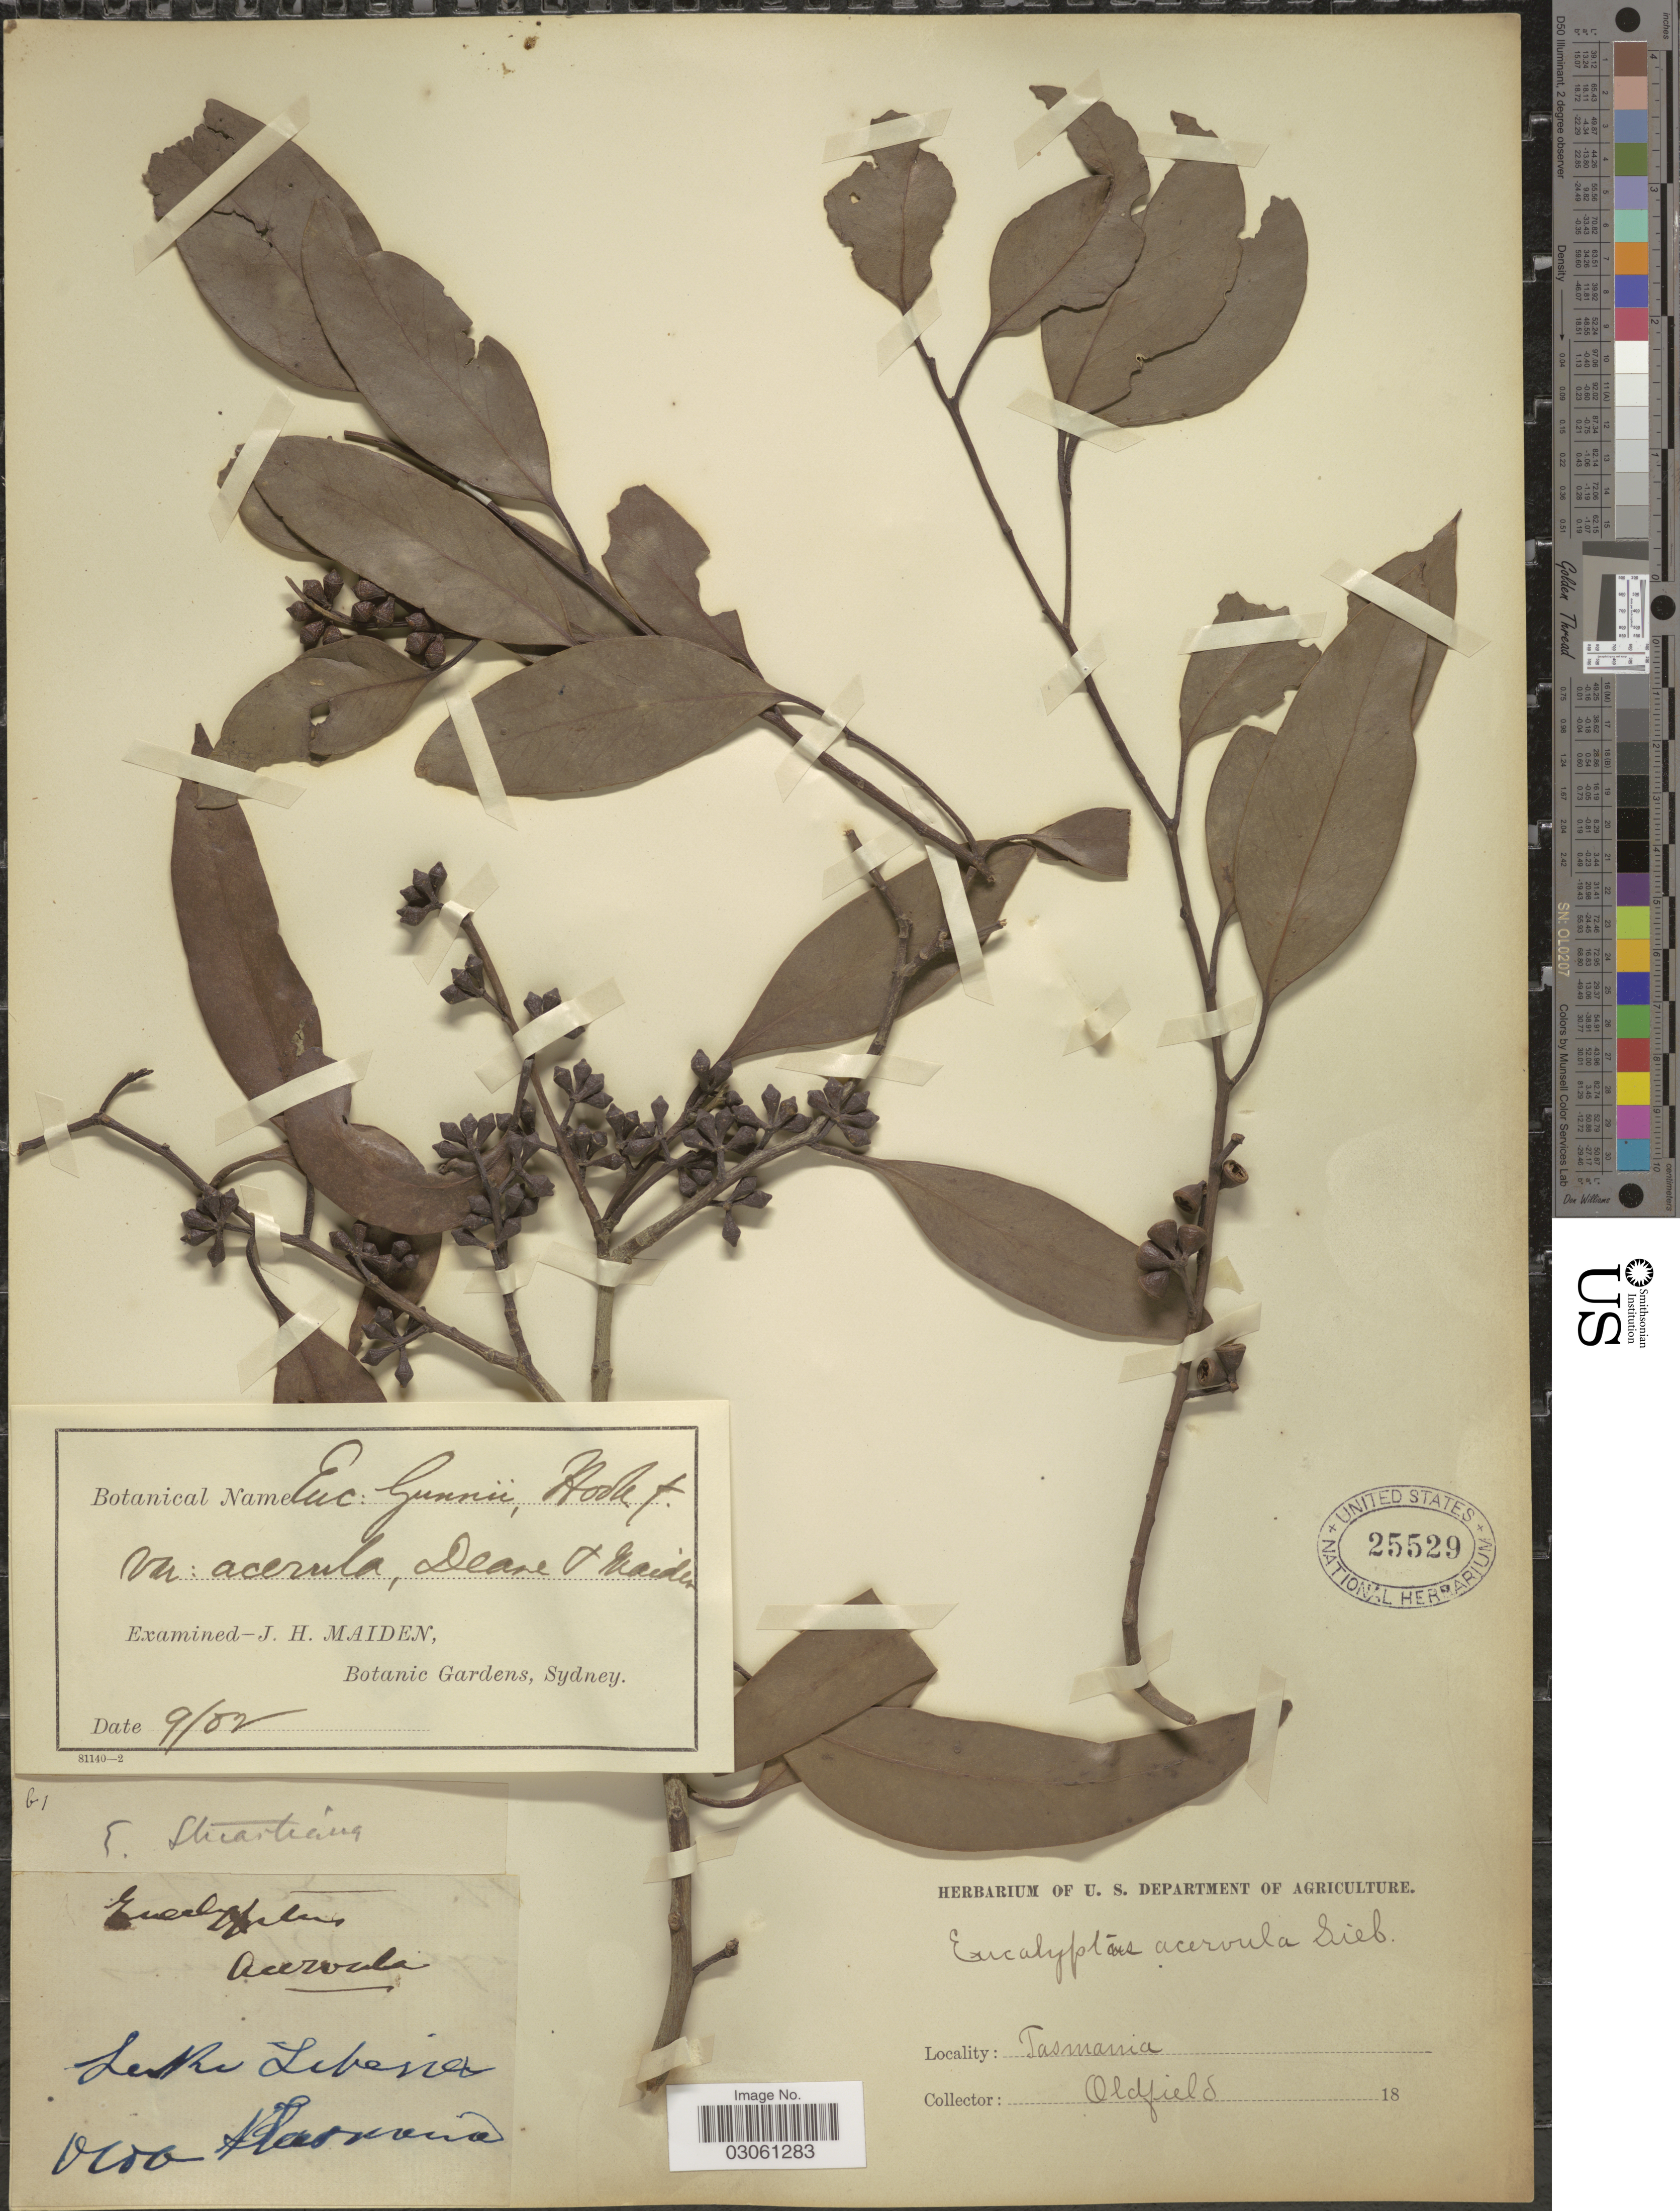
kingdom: Plantae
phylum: Tracheophyta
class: Magnoliopsida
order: Myrtales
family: Myrtaceae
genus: Eucalyptus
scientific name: Eucalyptus gunnii var. acervula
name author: H. Deane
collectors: Oldfield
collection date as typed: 18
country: Australia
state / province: Tasmania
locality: Lake Liberia.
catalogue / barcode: US 25529